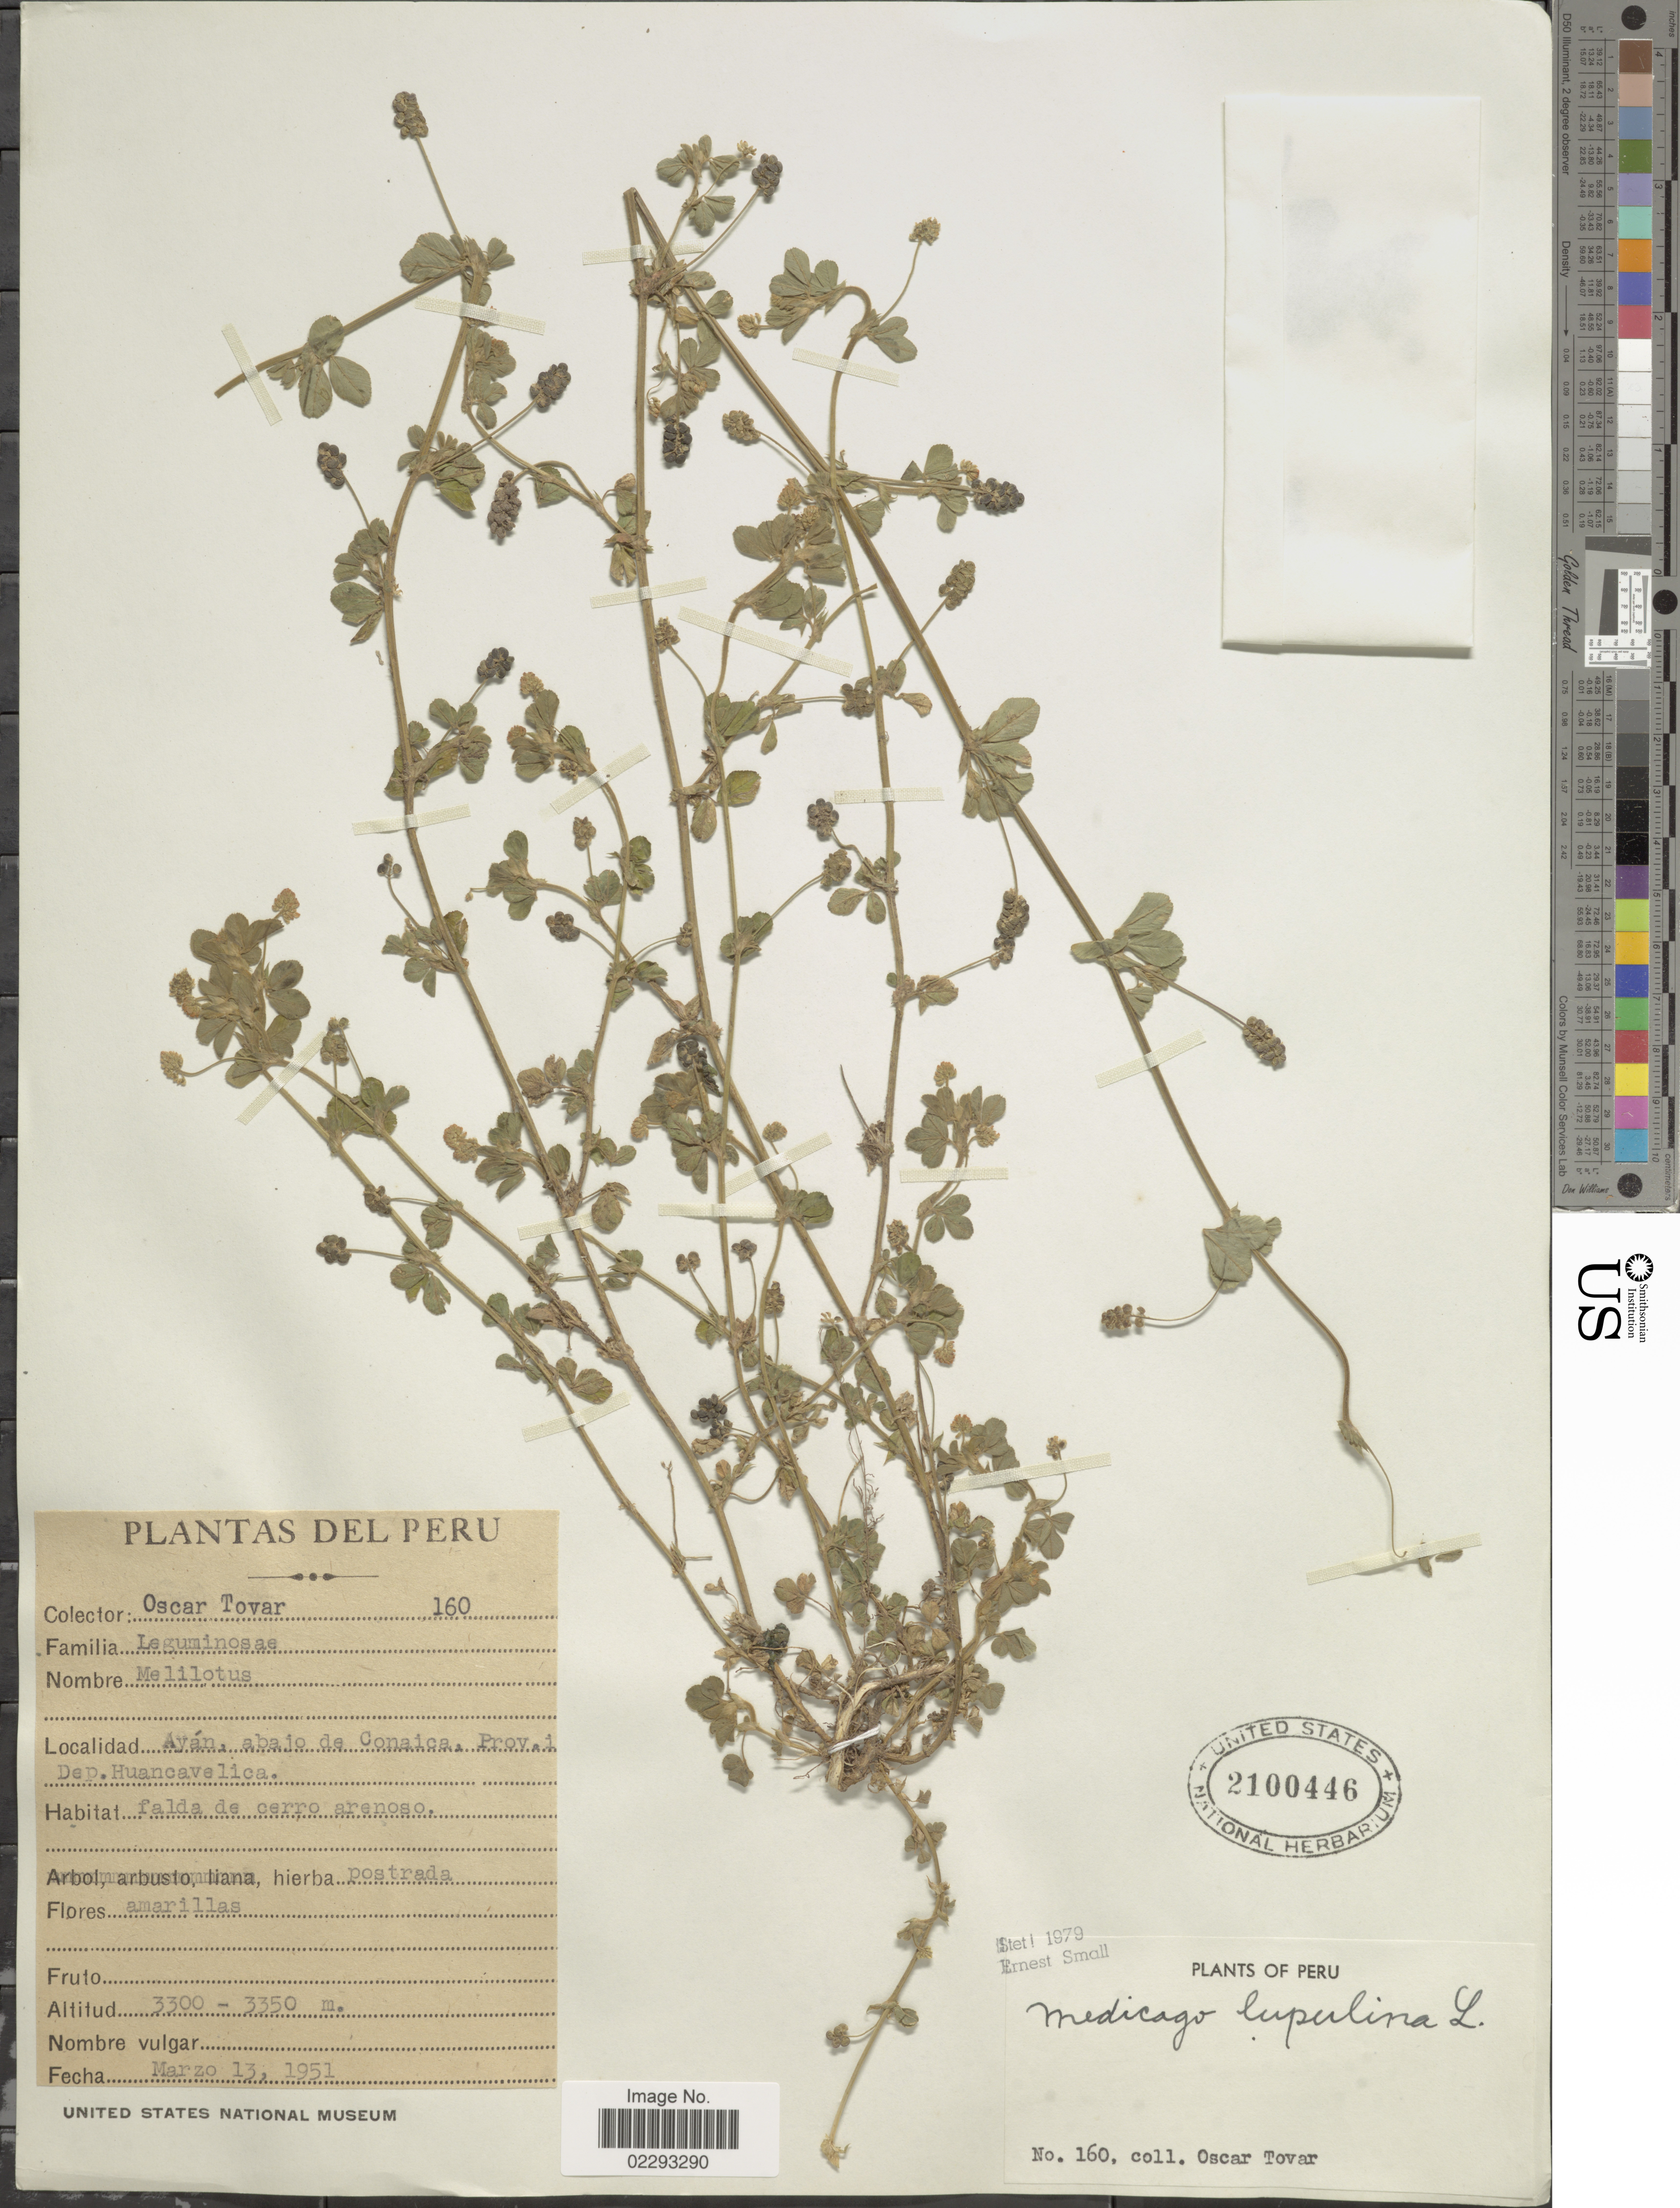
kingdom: Plantae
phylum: Tracheophyta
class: Magnoliopsida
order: Fabales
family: Fabaceae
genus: Medicago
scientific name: Medicago lupulina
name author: L.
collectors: O. Tovar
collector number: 160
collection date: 1951-03-13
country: Peru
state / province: Huancavelica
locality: Ayán, abajo de Conaica, Prov. i Dep. Huancavaleica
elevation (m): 3300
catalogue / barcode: US 2100446